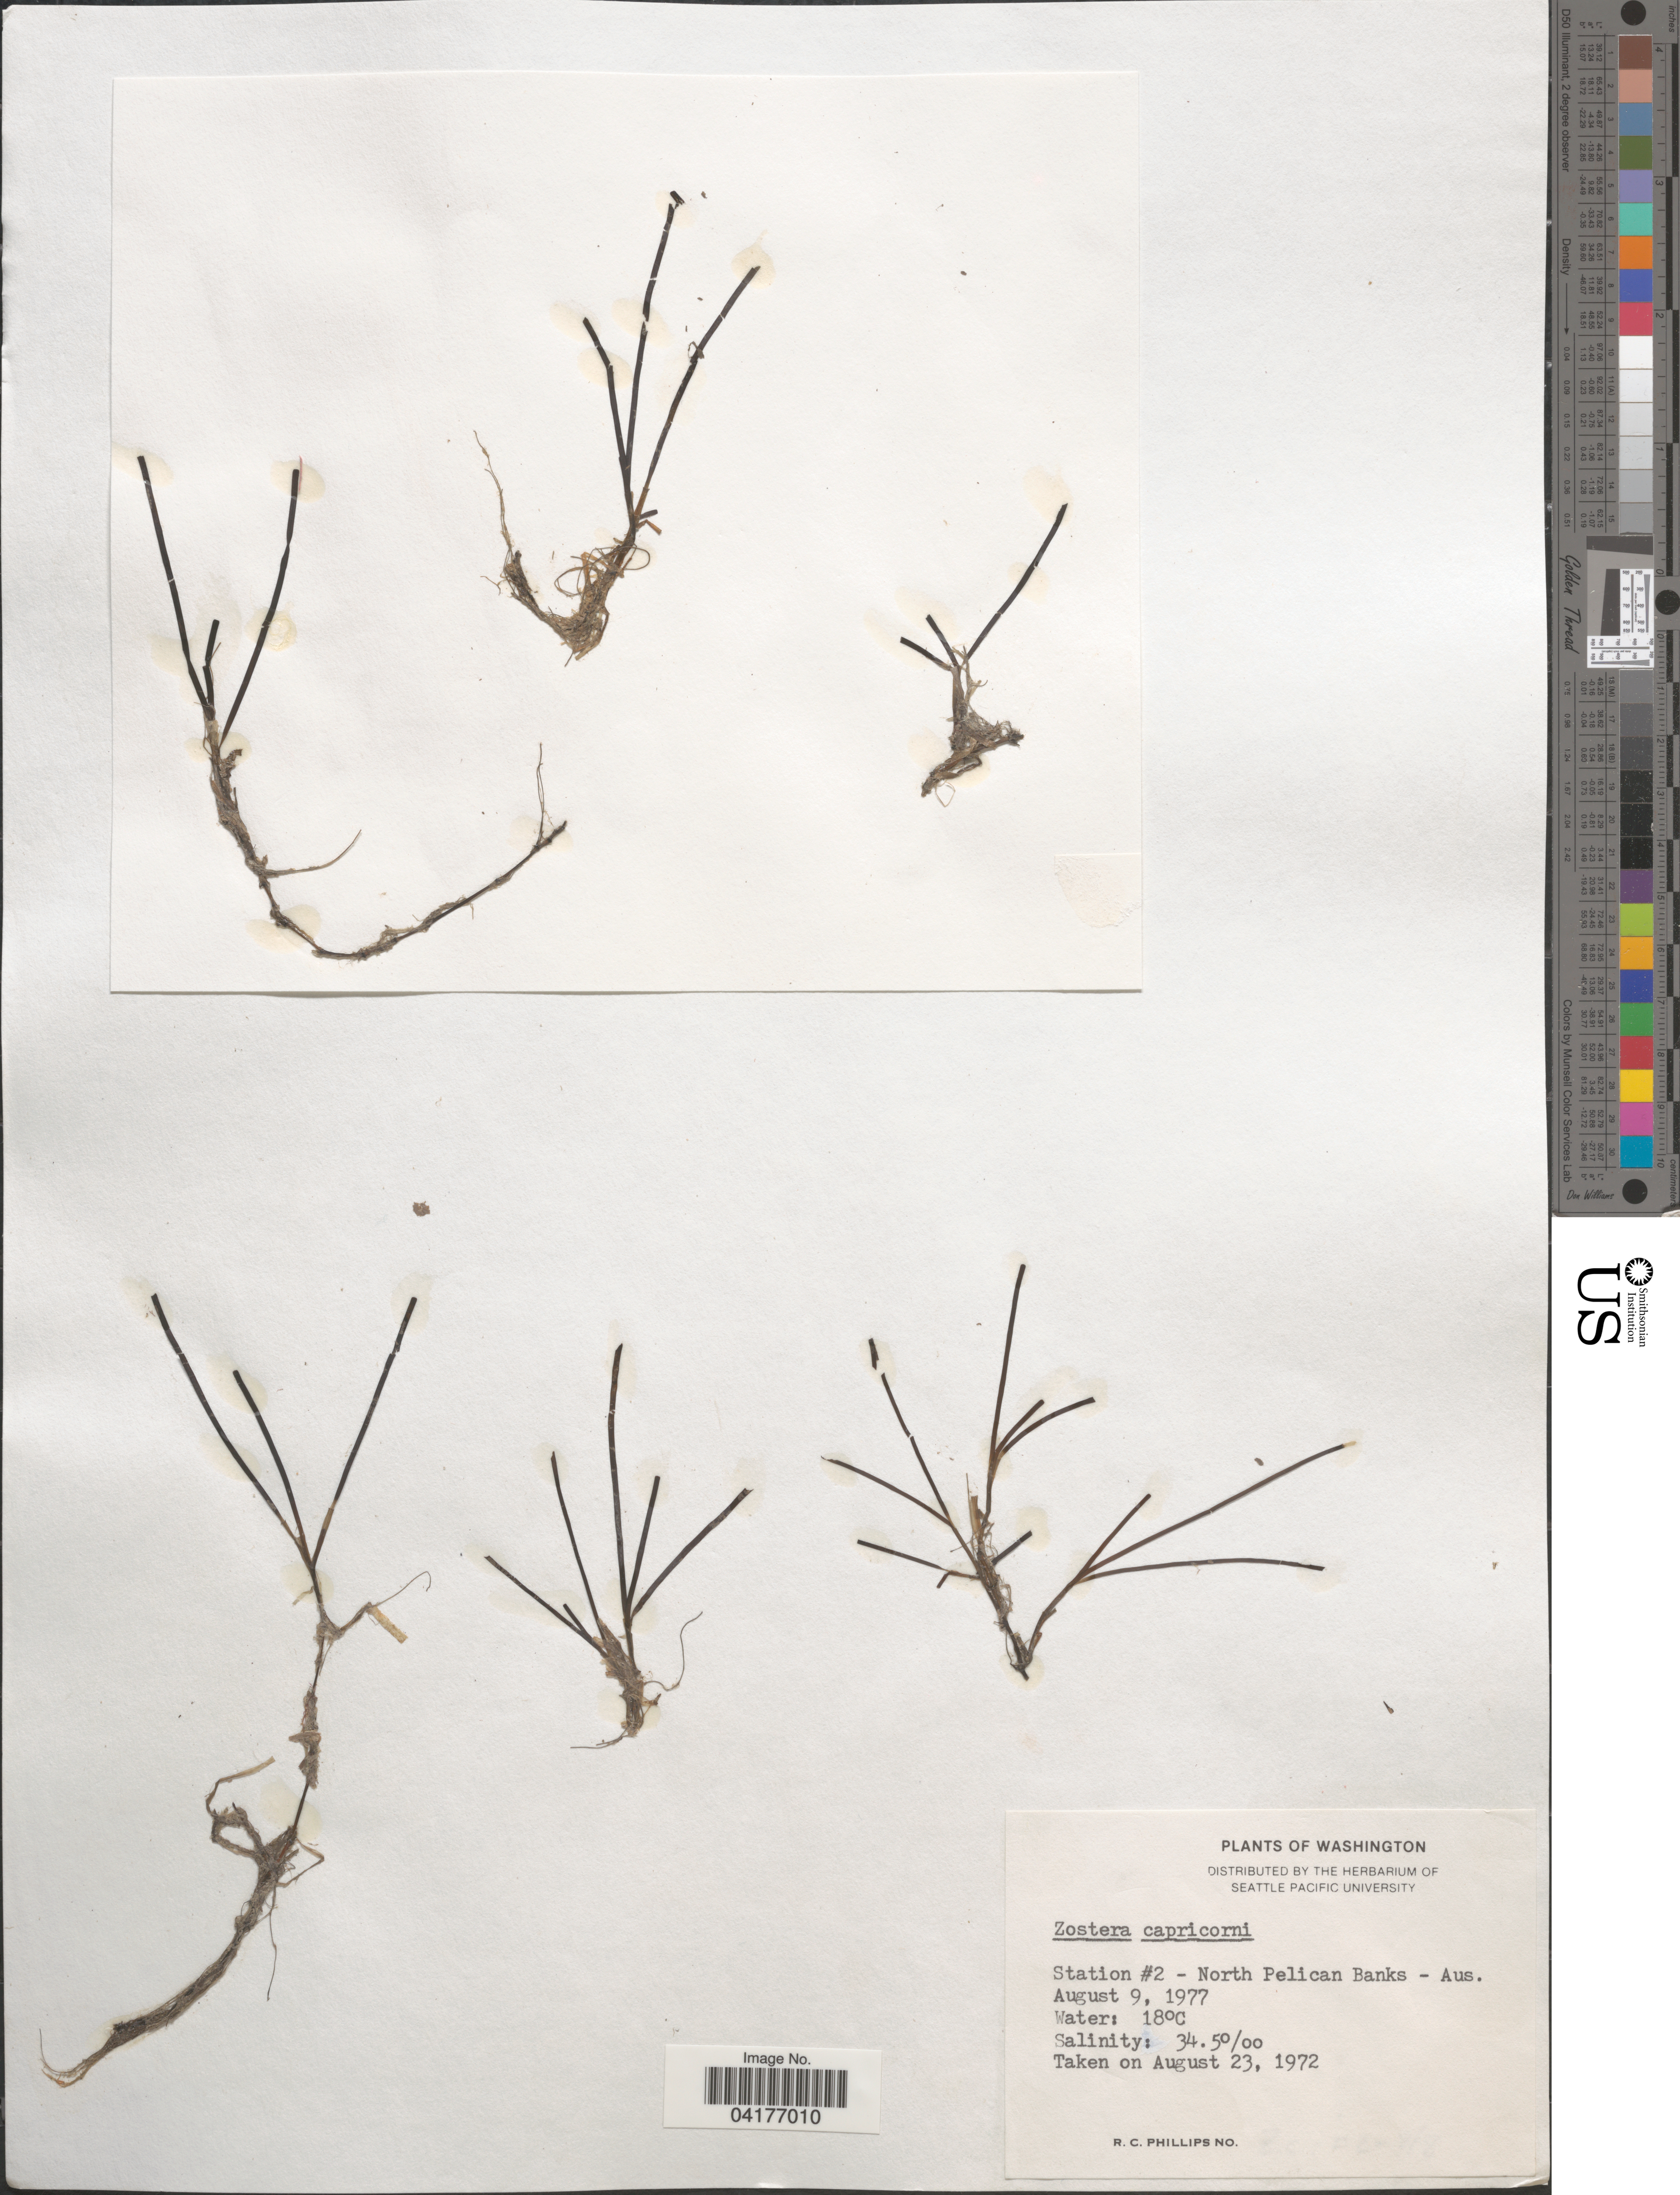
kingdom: Plantae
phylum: Tracheophyta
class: Liliopsida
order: Alismatales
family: Zosteraceae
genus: Zostera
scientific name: Zostera capricorni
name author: Asch.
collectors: R. C. Phillips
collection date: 1977-08-09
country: Australia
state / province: Queensland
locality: Station #2 - North Pelican Banks.